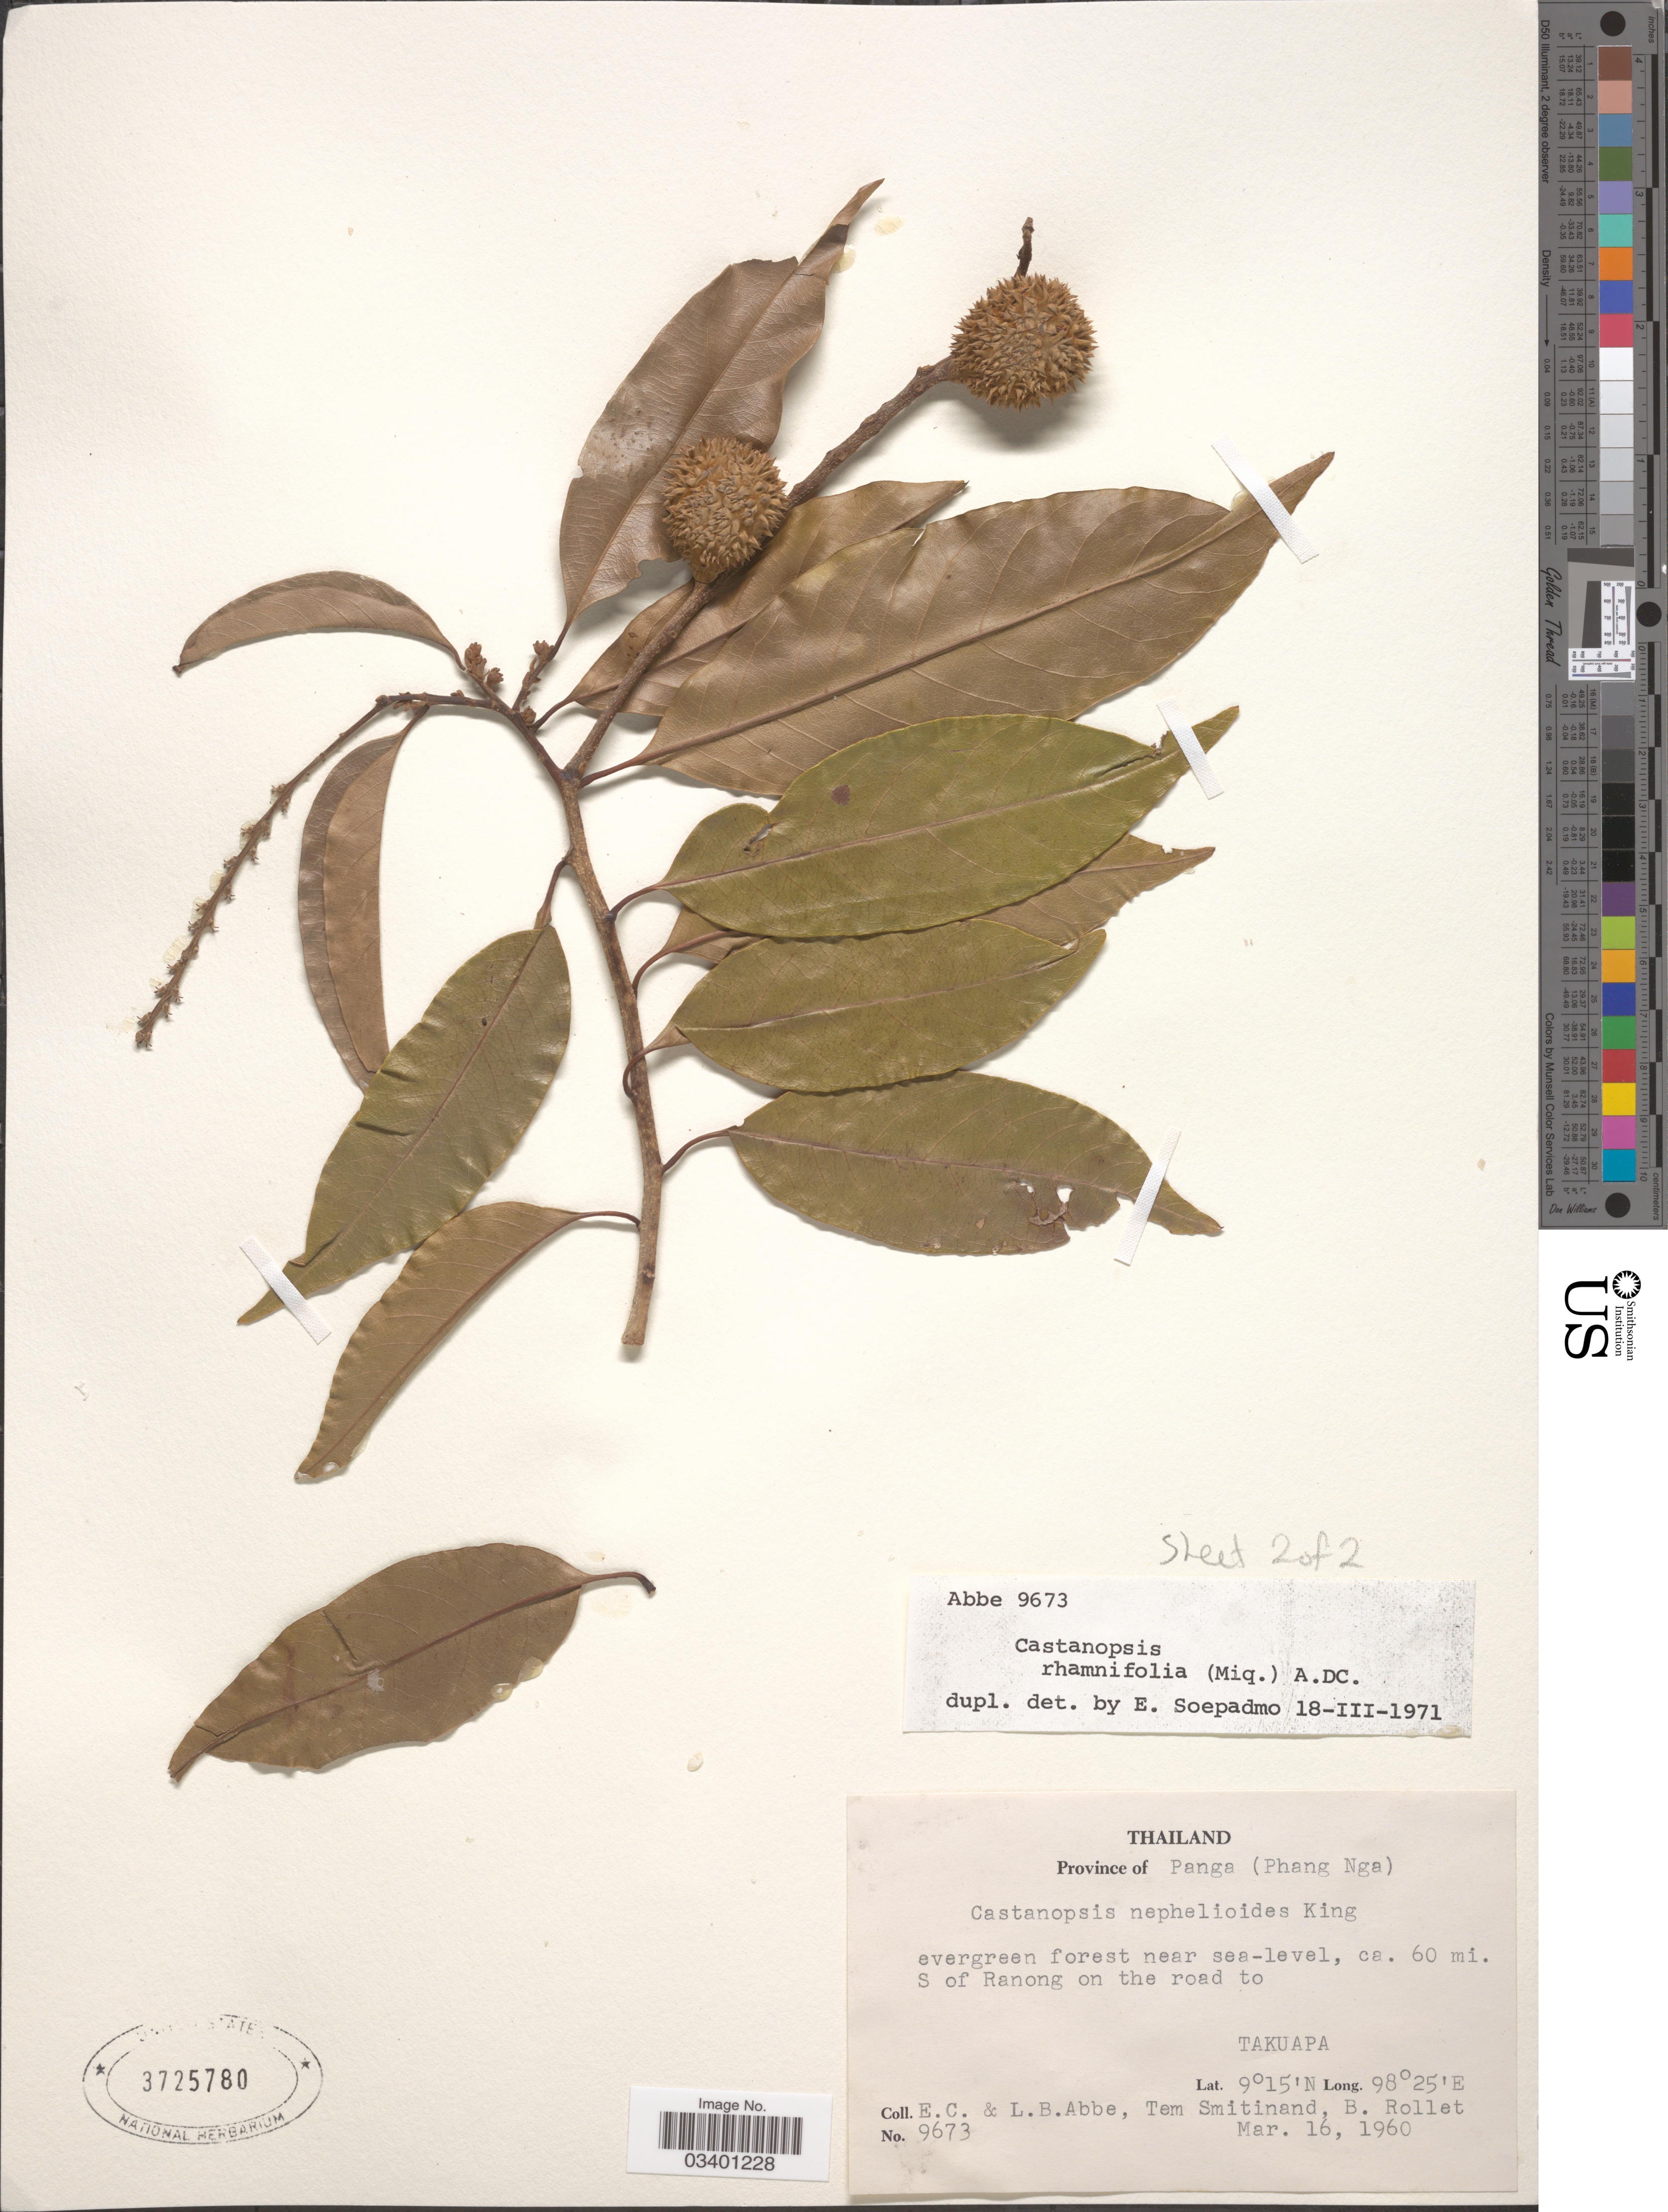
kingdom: Plantae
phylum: Tracheophyta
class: Magnoliopsida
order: Fagales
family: Fagaceae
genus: Castanopsis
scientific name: Castanopsis rhamnifolia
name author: (Miq.) A. DC.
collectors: E. C. Abbe, L. B. Abbe, T. Smitinand & B. Rollet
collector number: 9673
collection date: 1960-03-16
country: Thailand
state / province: Phang Nga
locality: Province of Panga, evergreen forest near sea-level, ca. 60 mi. S of Ranong on the road to Takuapa.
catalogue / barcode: US 3725780